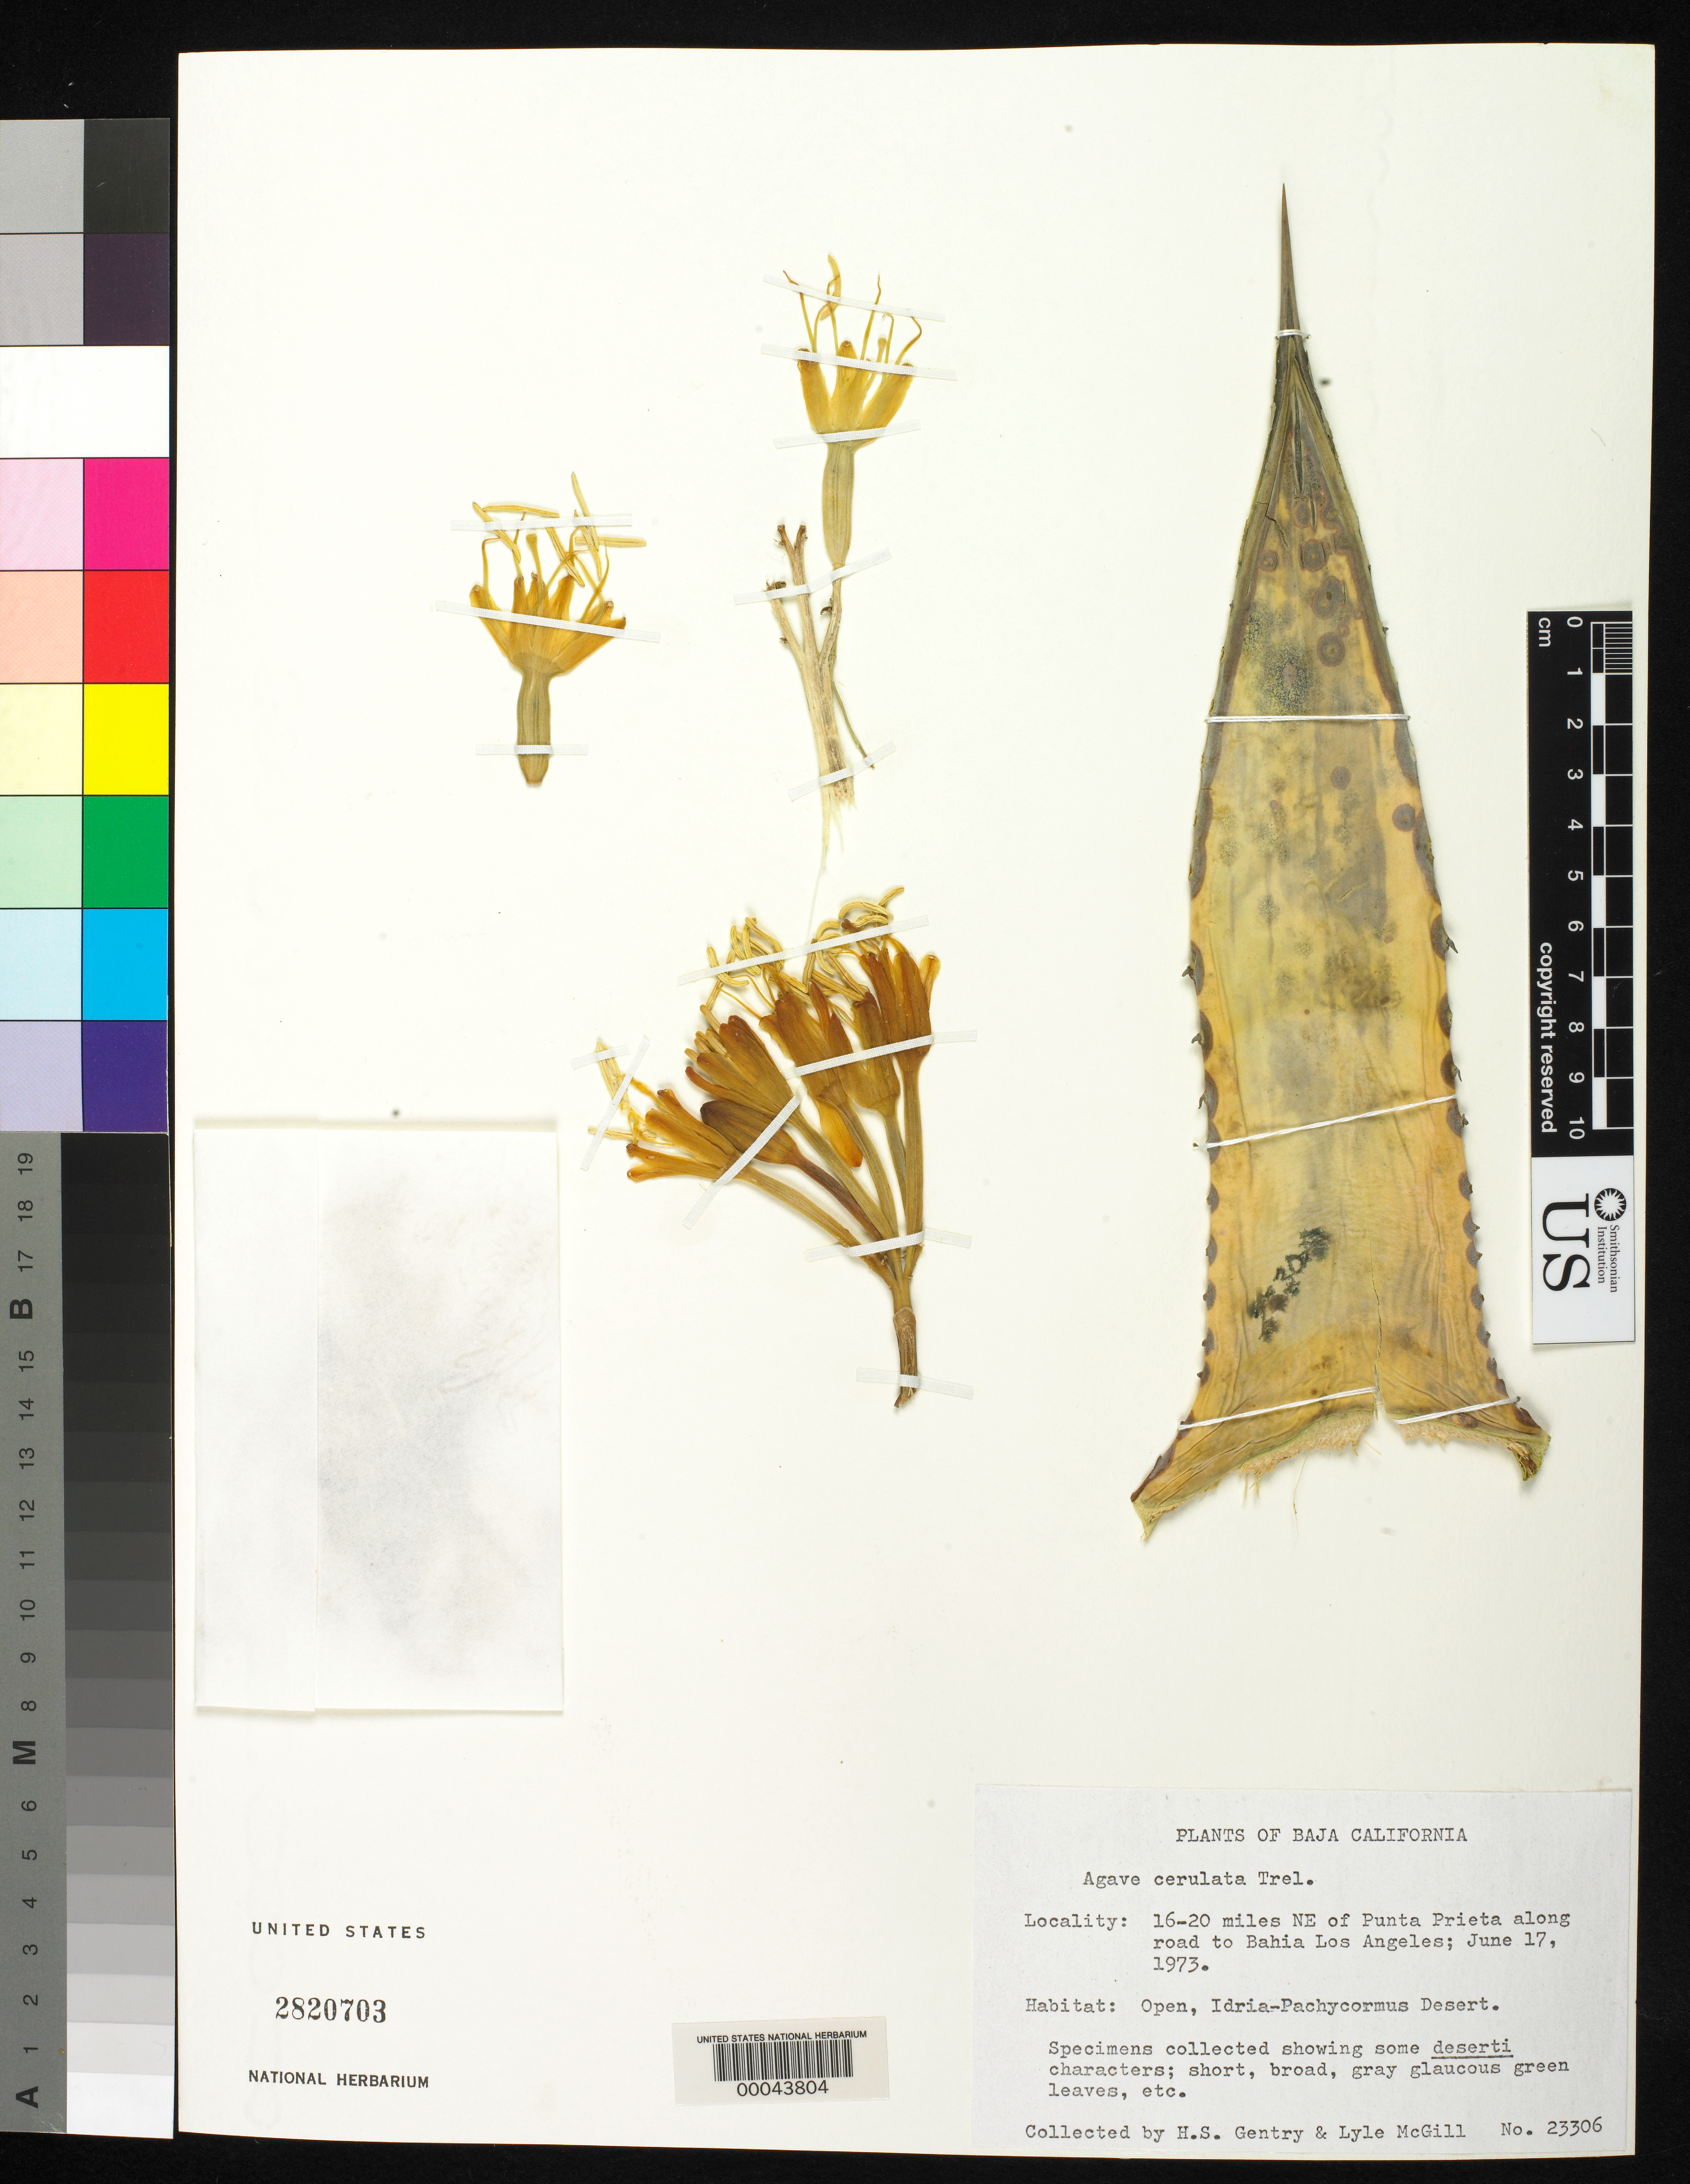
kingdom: Plantae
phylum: Tracheophyta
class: Liliopsida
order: Asparagales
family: Asparagaceae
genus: Agave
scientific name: Agave cerulata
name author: Trel.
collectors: H. S. Gentry & L. Mcgill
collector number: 23306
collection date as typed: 17 Jun 1973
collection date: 1973-06-17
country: Mexico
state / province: Baja California Norte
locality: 16-20 mi NE of Punta Prieta along road to Bahia Los Angles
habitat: Open, idria-pachycormus desert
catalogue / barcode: US 2820703